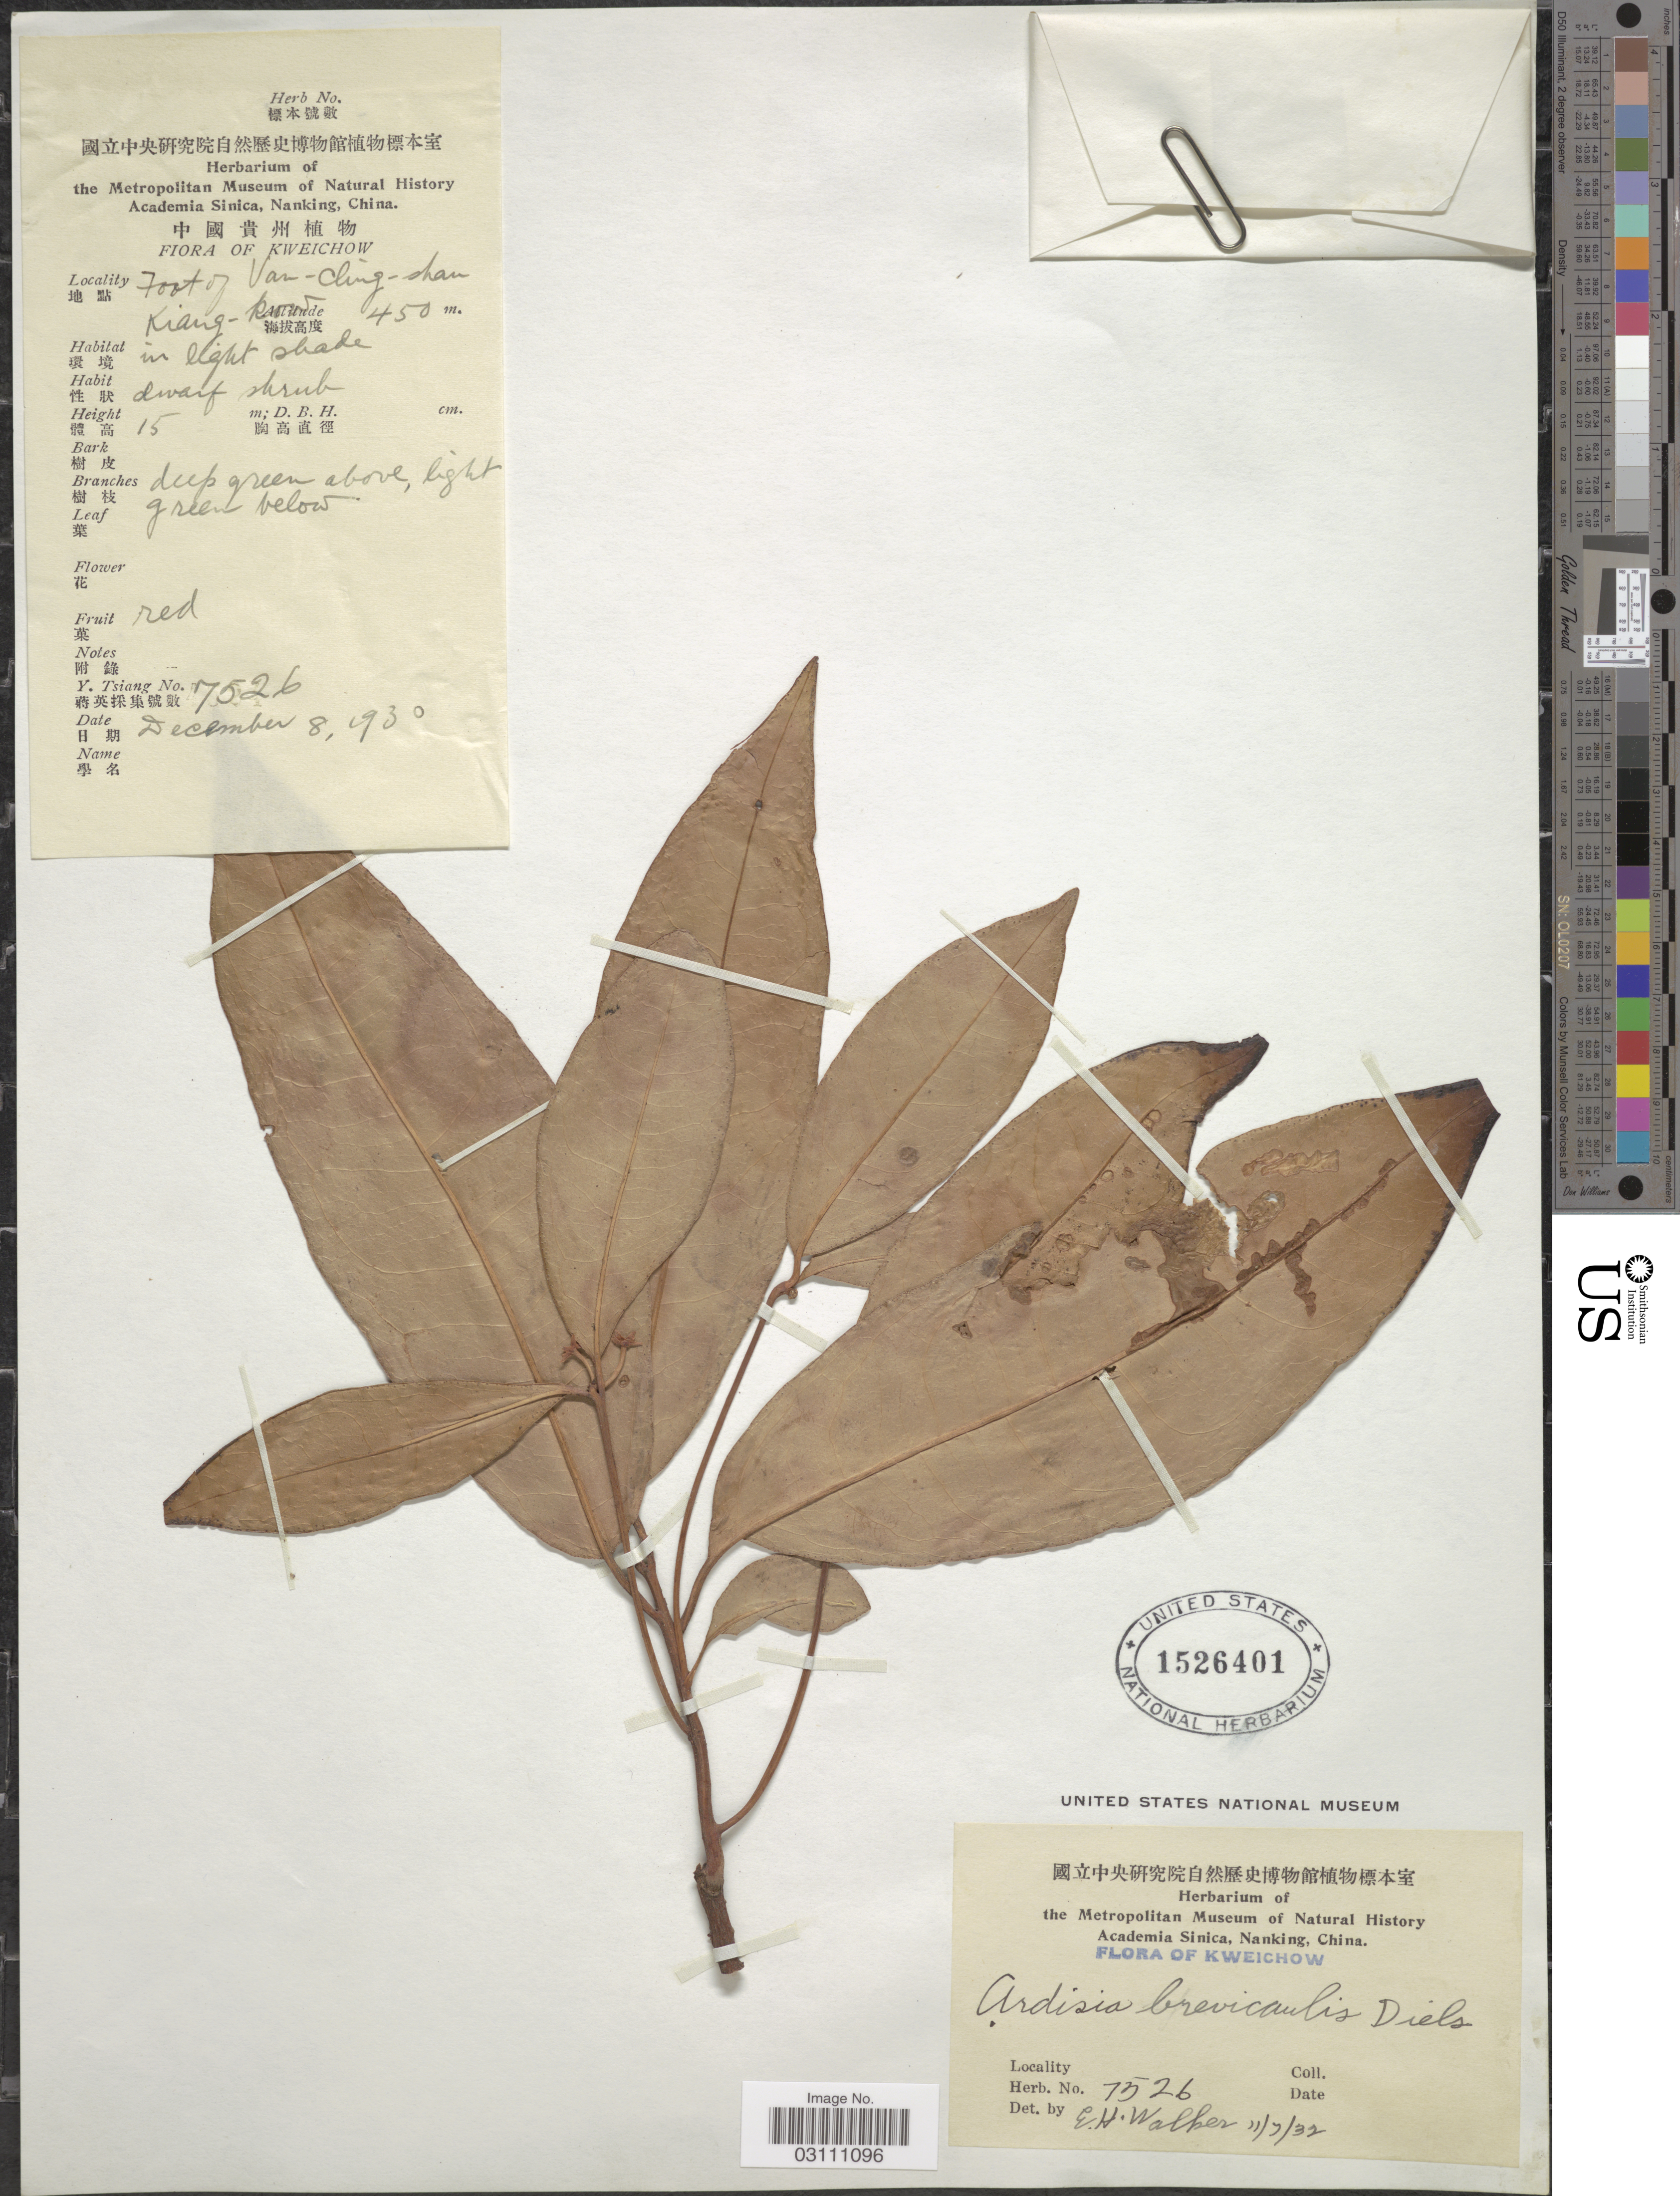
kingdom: Plantae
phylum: Tracheophyta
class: Magnoliopsida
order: Ericales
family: Primulaceae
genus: Ardisia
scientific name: Ardisia brevicaulis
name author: Diels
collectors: Y. Tsiang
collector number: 7526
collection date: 1930-12-08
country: China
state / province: Guizhou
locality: Kweichow. Foot of Van-Cling-shan. Kiang Kow.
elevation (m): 450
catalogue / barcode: US 1526401